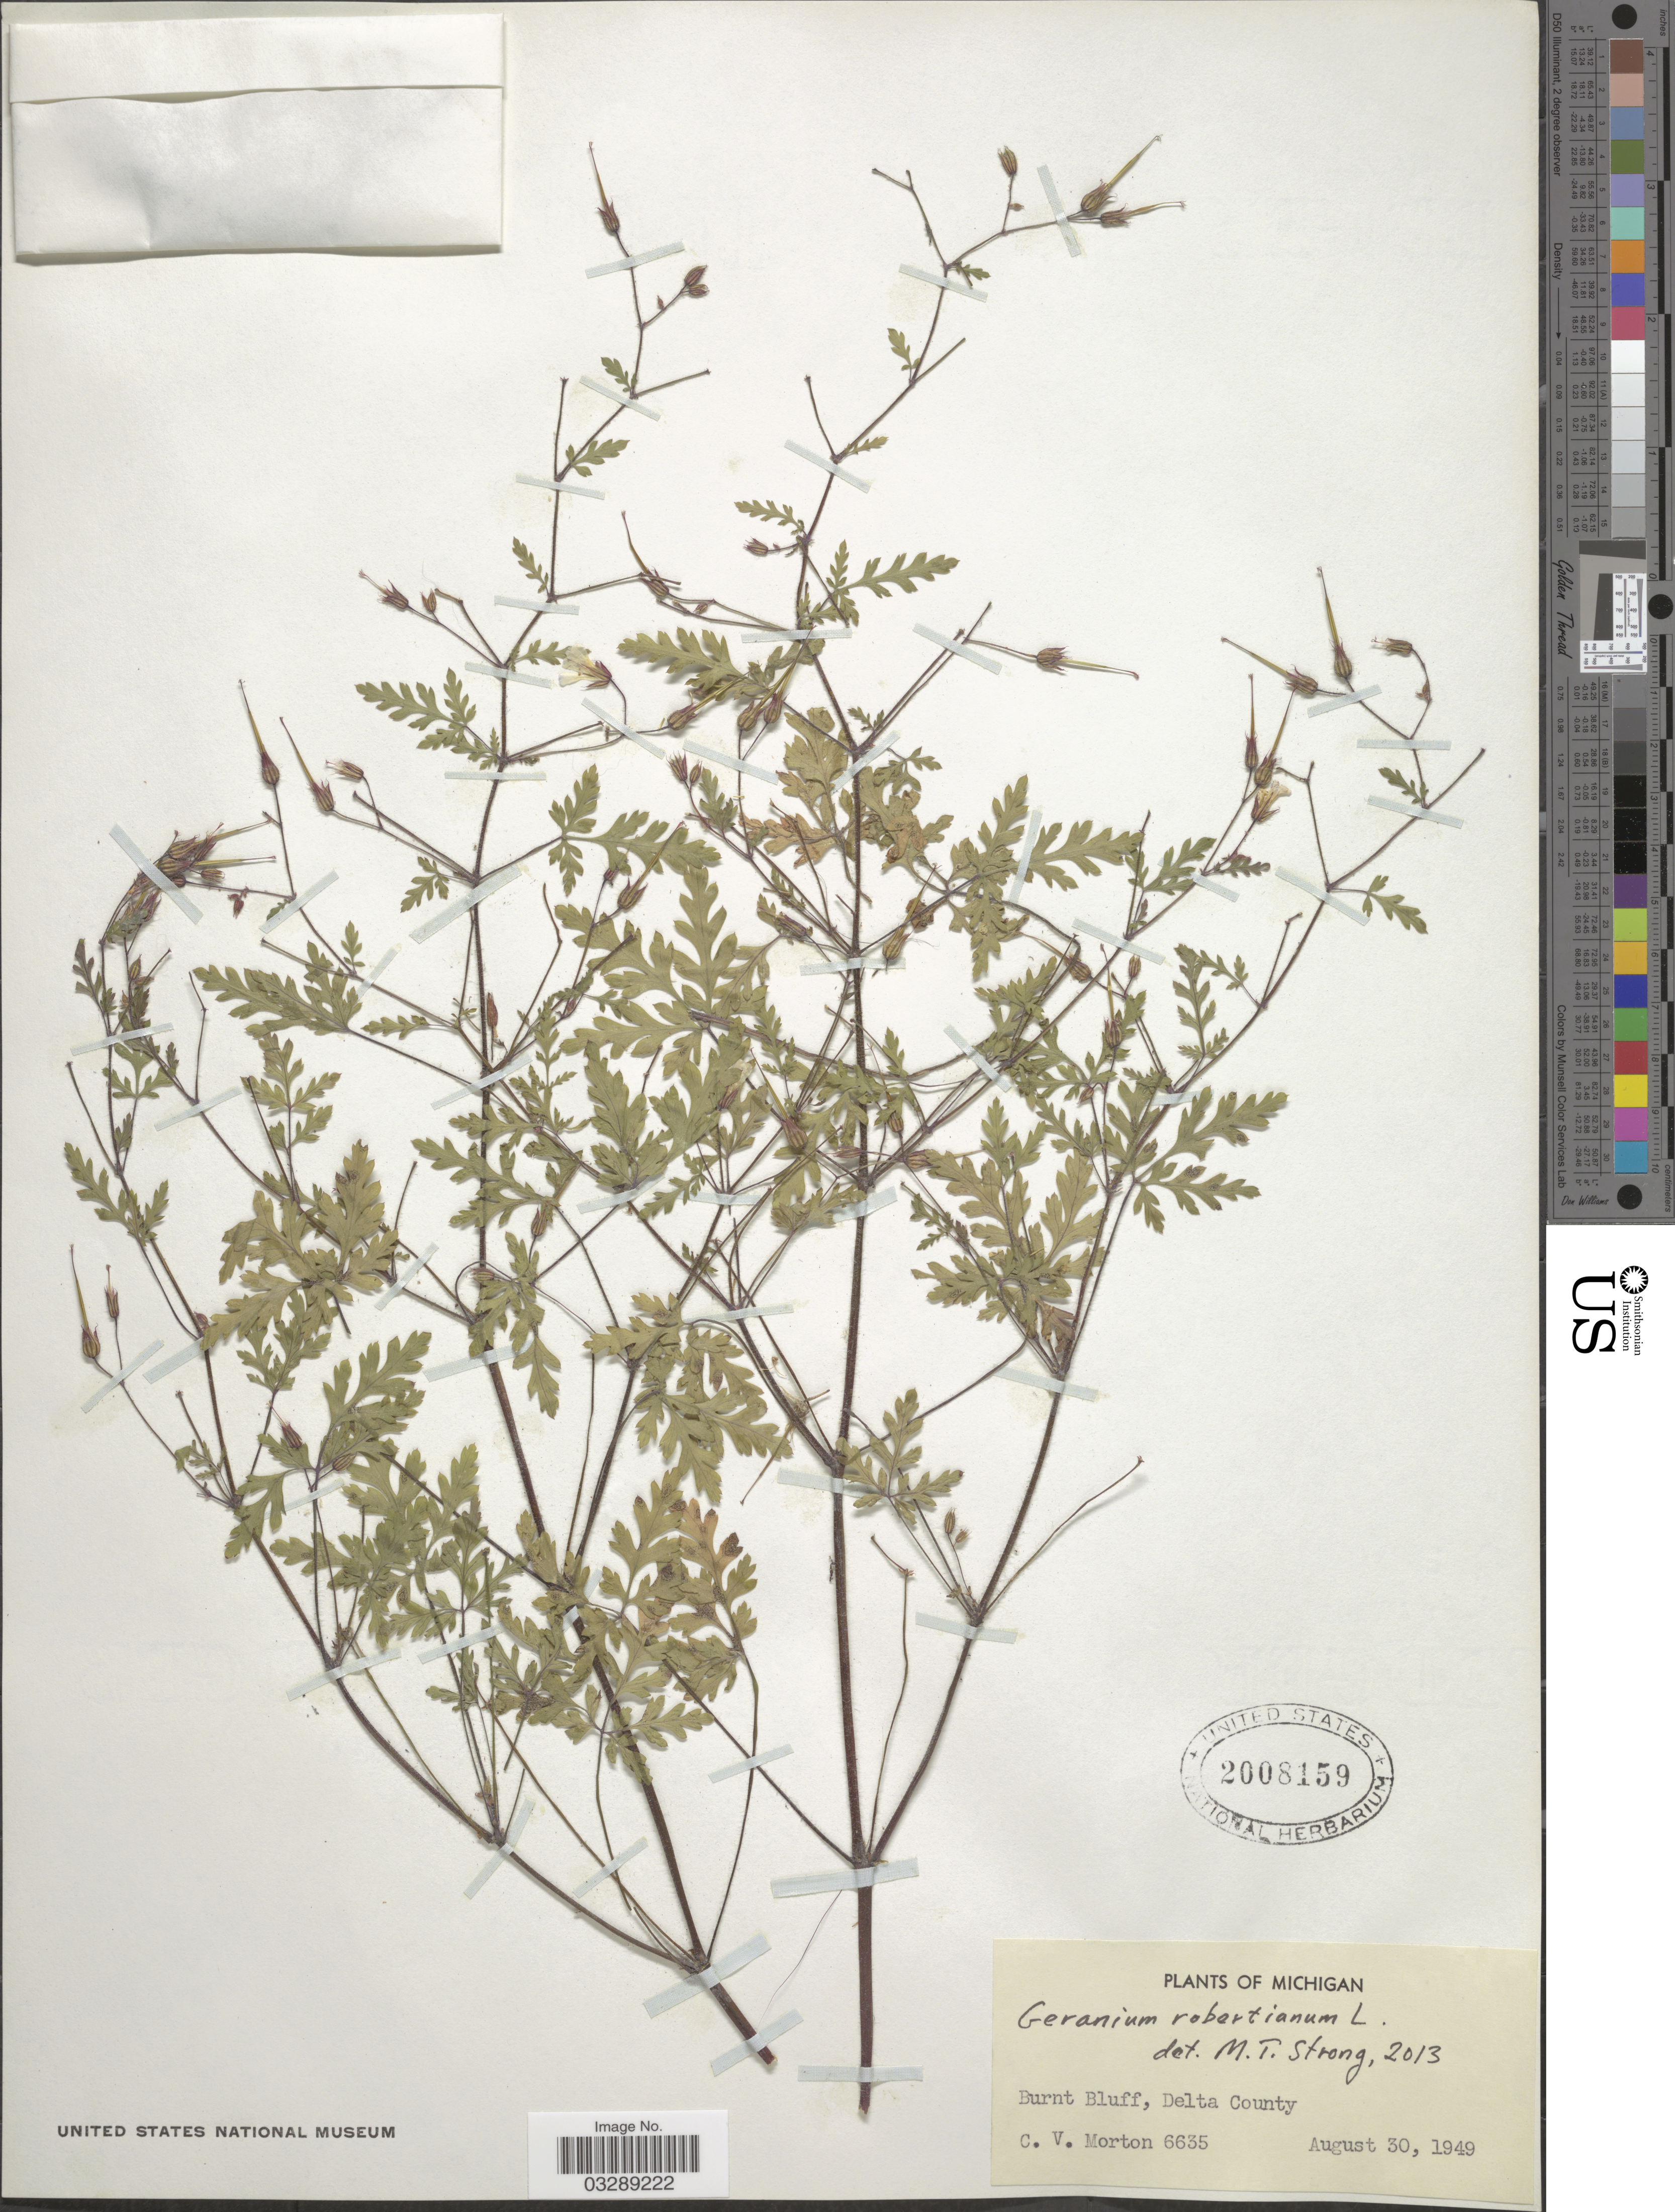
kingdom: Plantae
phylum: Tracheophyta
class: Magnoliopsida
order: Geraniales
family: Geraniaceae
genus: Geranium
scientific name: Geranium robertianum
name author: L.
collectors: C. V. Morton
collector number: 6635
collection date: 1949-08-30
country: United States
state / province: Michigan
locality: Burnt Bluff, Delta County.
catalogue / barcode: US 2008159